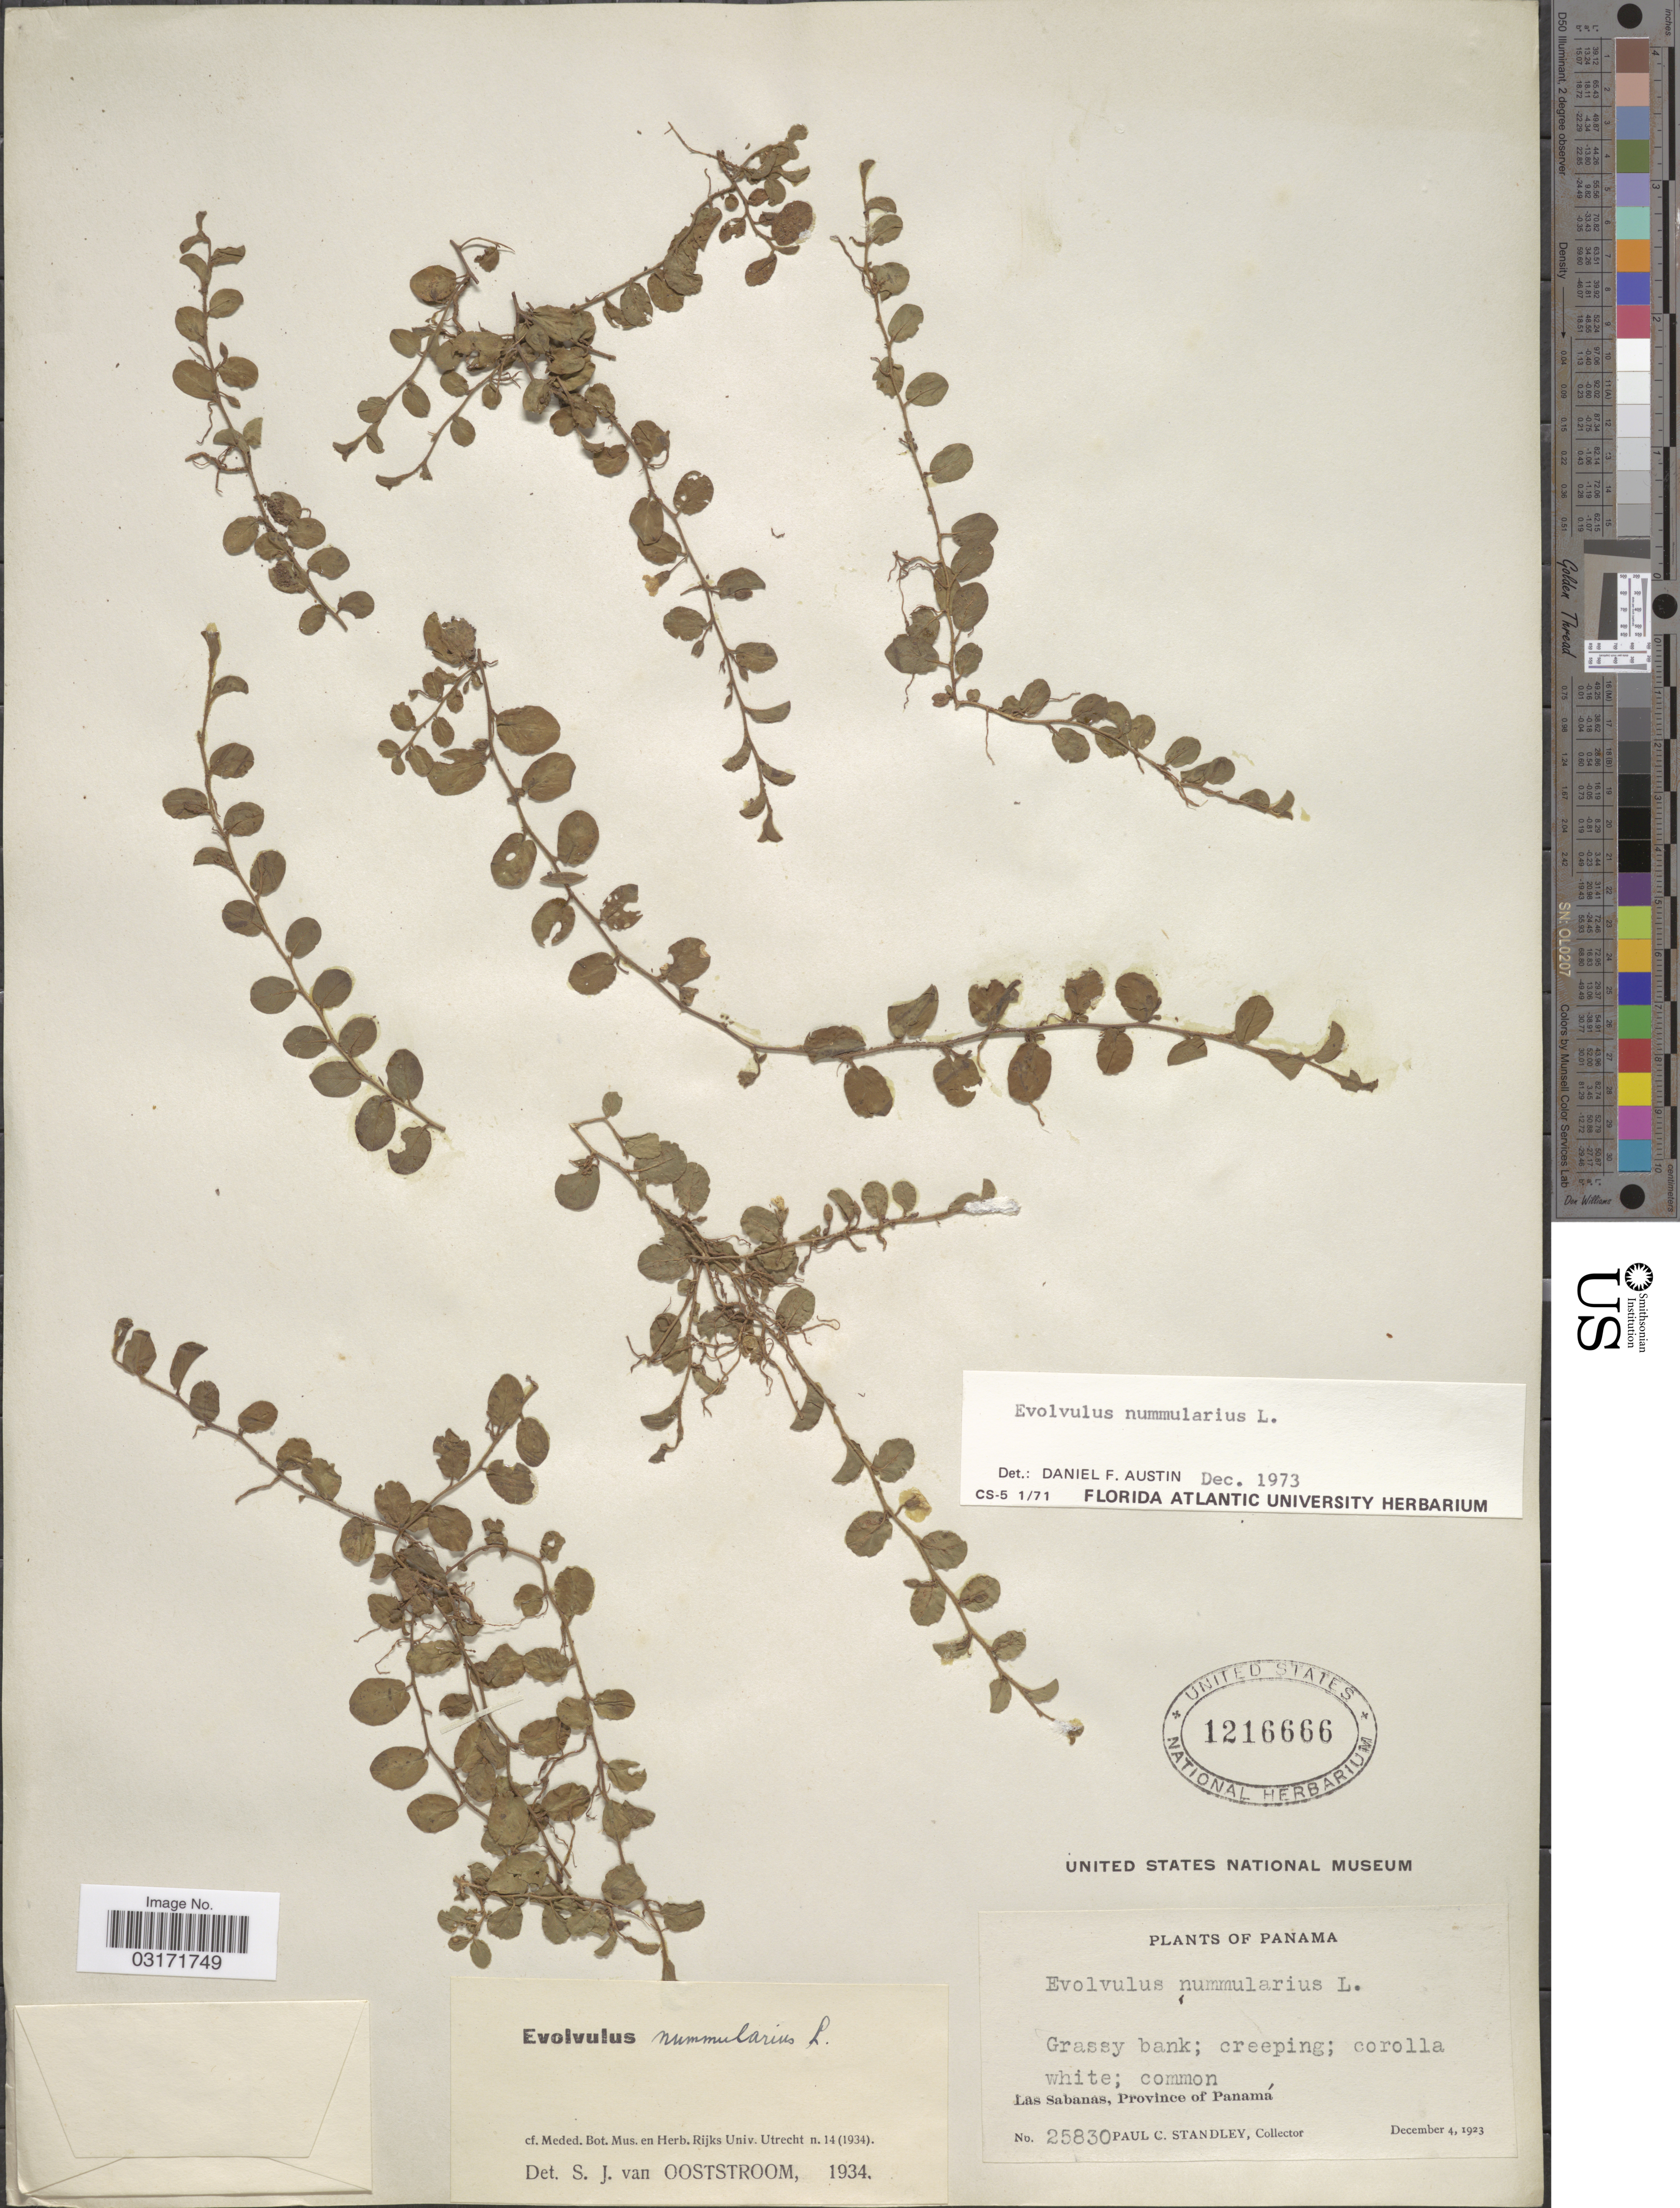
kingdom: Plantae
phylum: Tracheophyta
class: Magnoliopsida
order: Solanales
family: Convolvulaceae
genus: Evolvulus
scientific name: Evolvulus nummularius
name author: (L.) L.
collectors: P. C. Standley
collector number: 25830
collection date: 1923-12-04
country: Panama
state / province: Panamá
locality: Las Sabanas.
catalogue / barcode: US 1216666